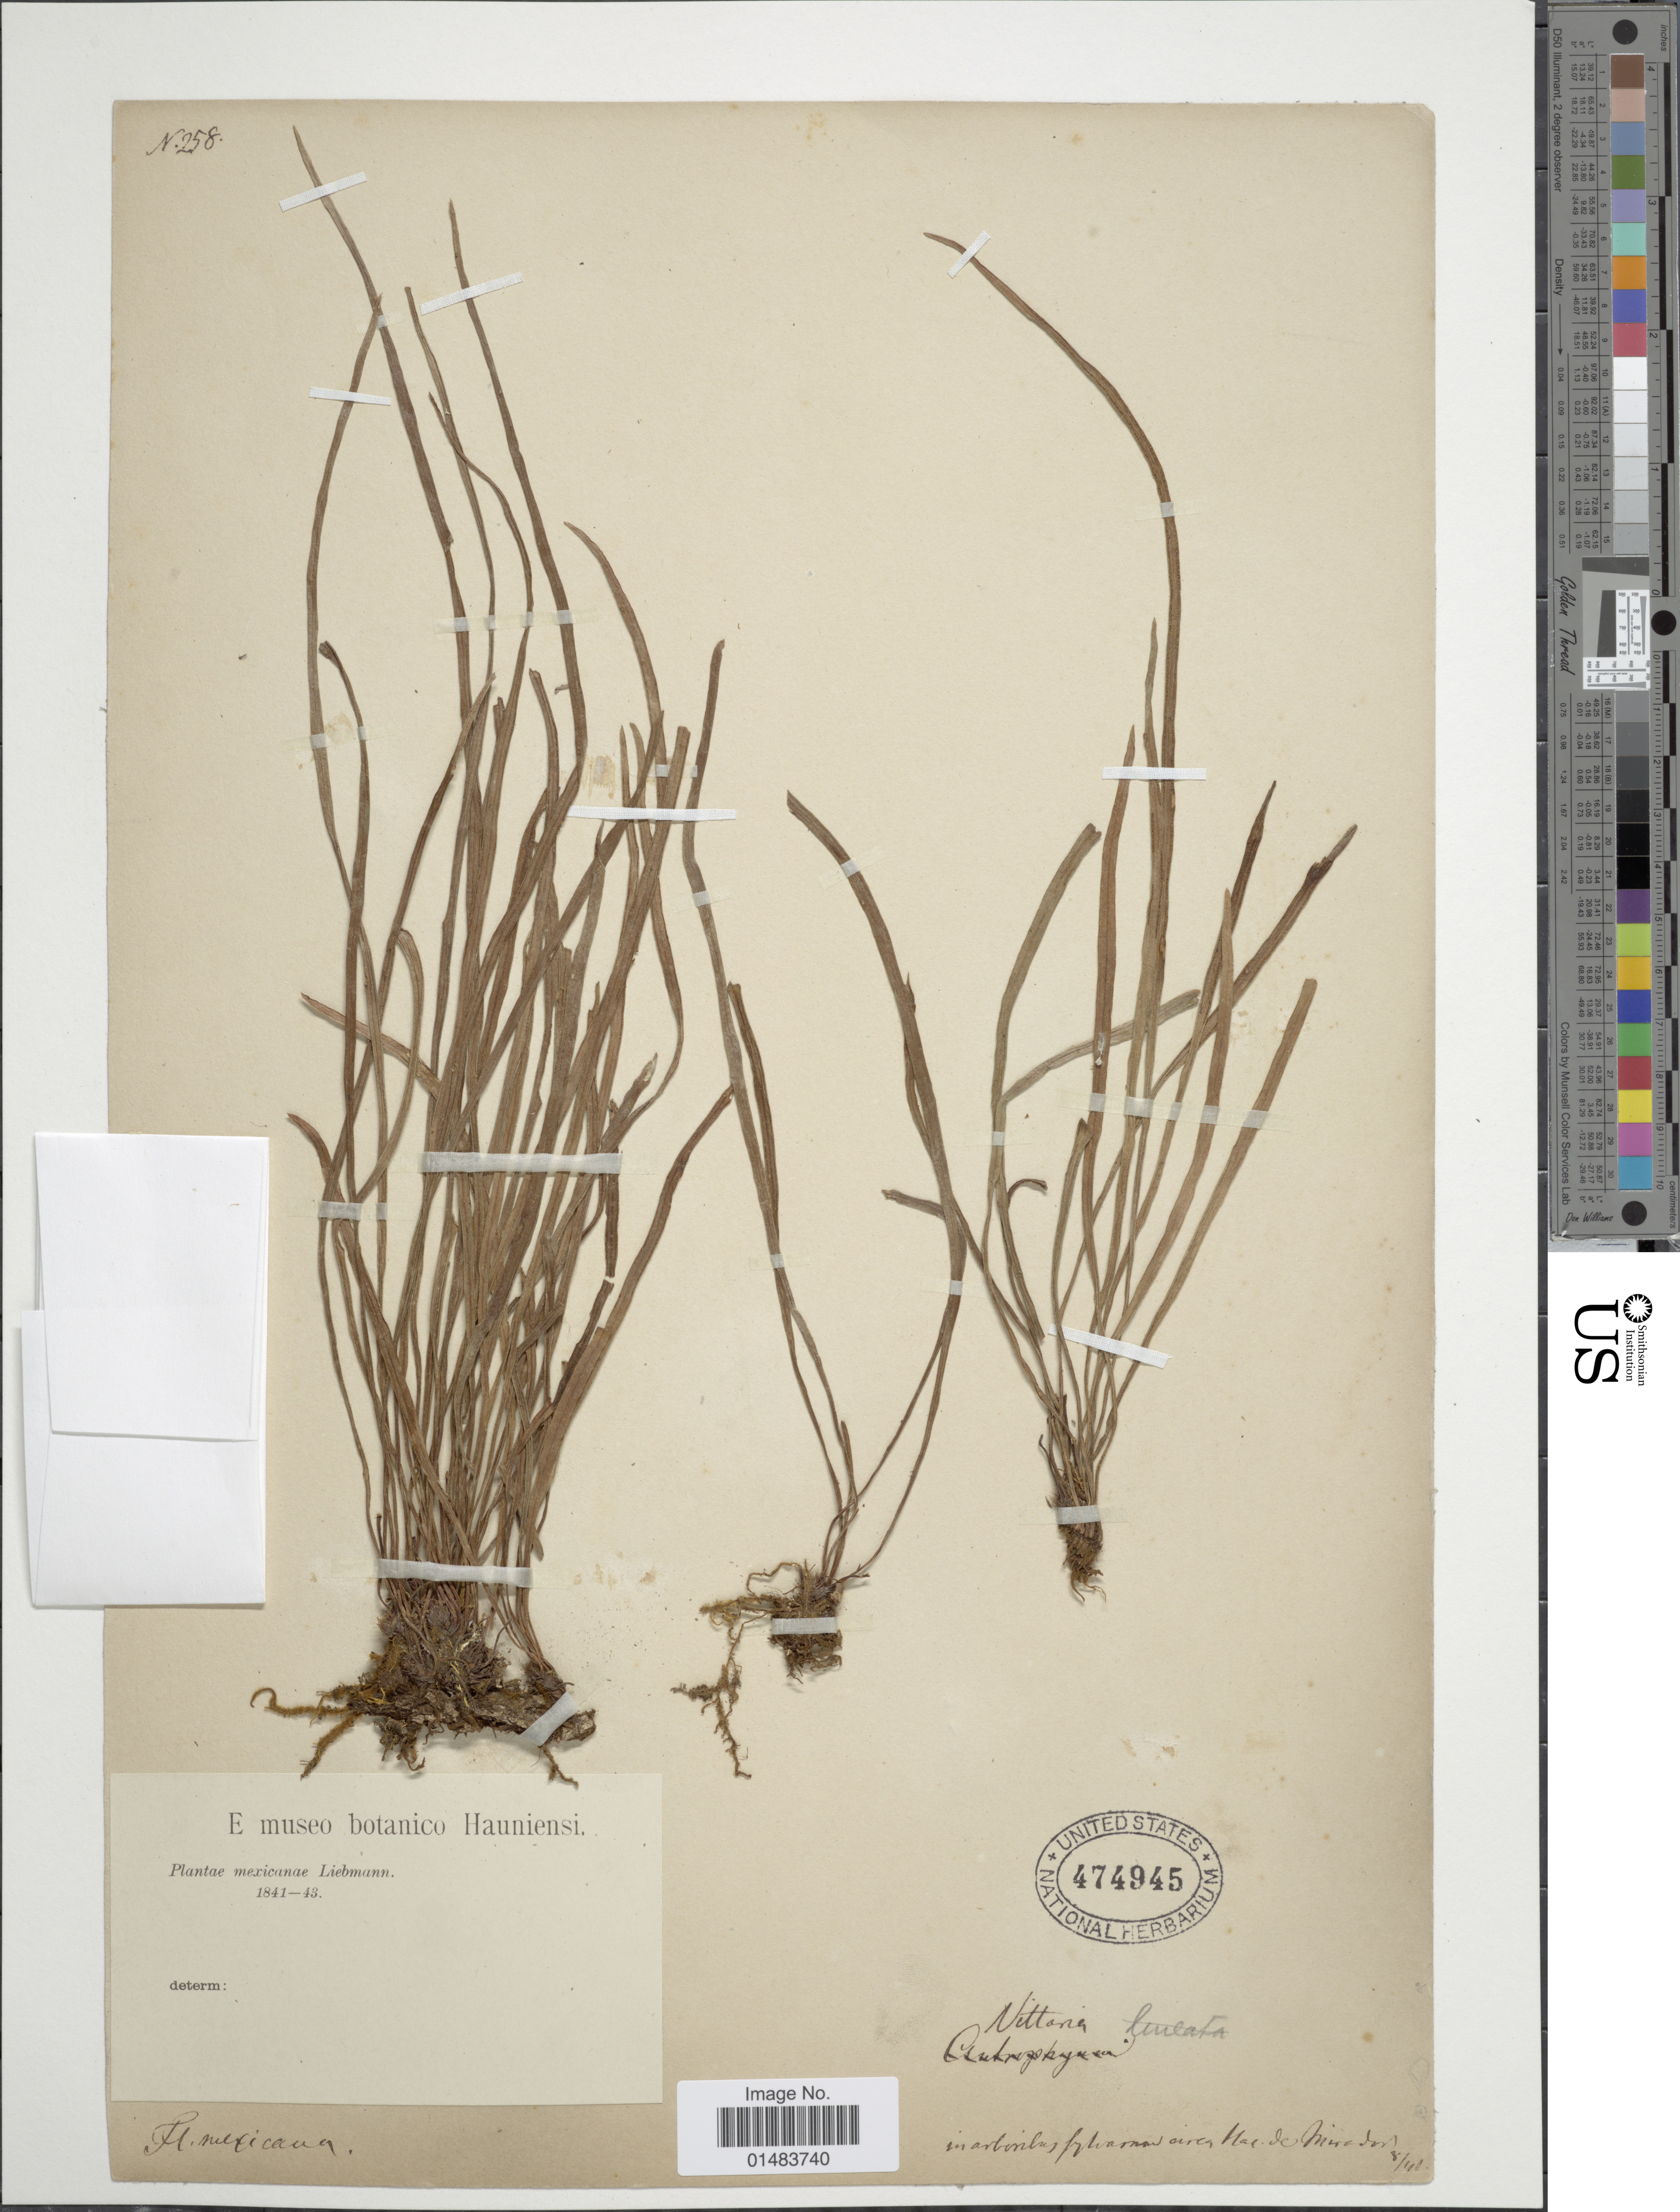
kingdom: Plantae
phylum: Tracheophyta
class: Polypodiopsida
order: Polypodiales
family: Pteridaceae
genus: Vittaria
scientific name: Vittaria lineata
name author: (L.) Sm.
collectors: Liebmann, --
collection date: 1841/1843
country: Mexico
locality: Circa Hac. de Mirador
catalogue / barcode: US 474945